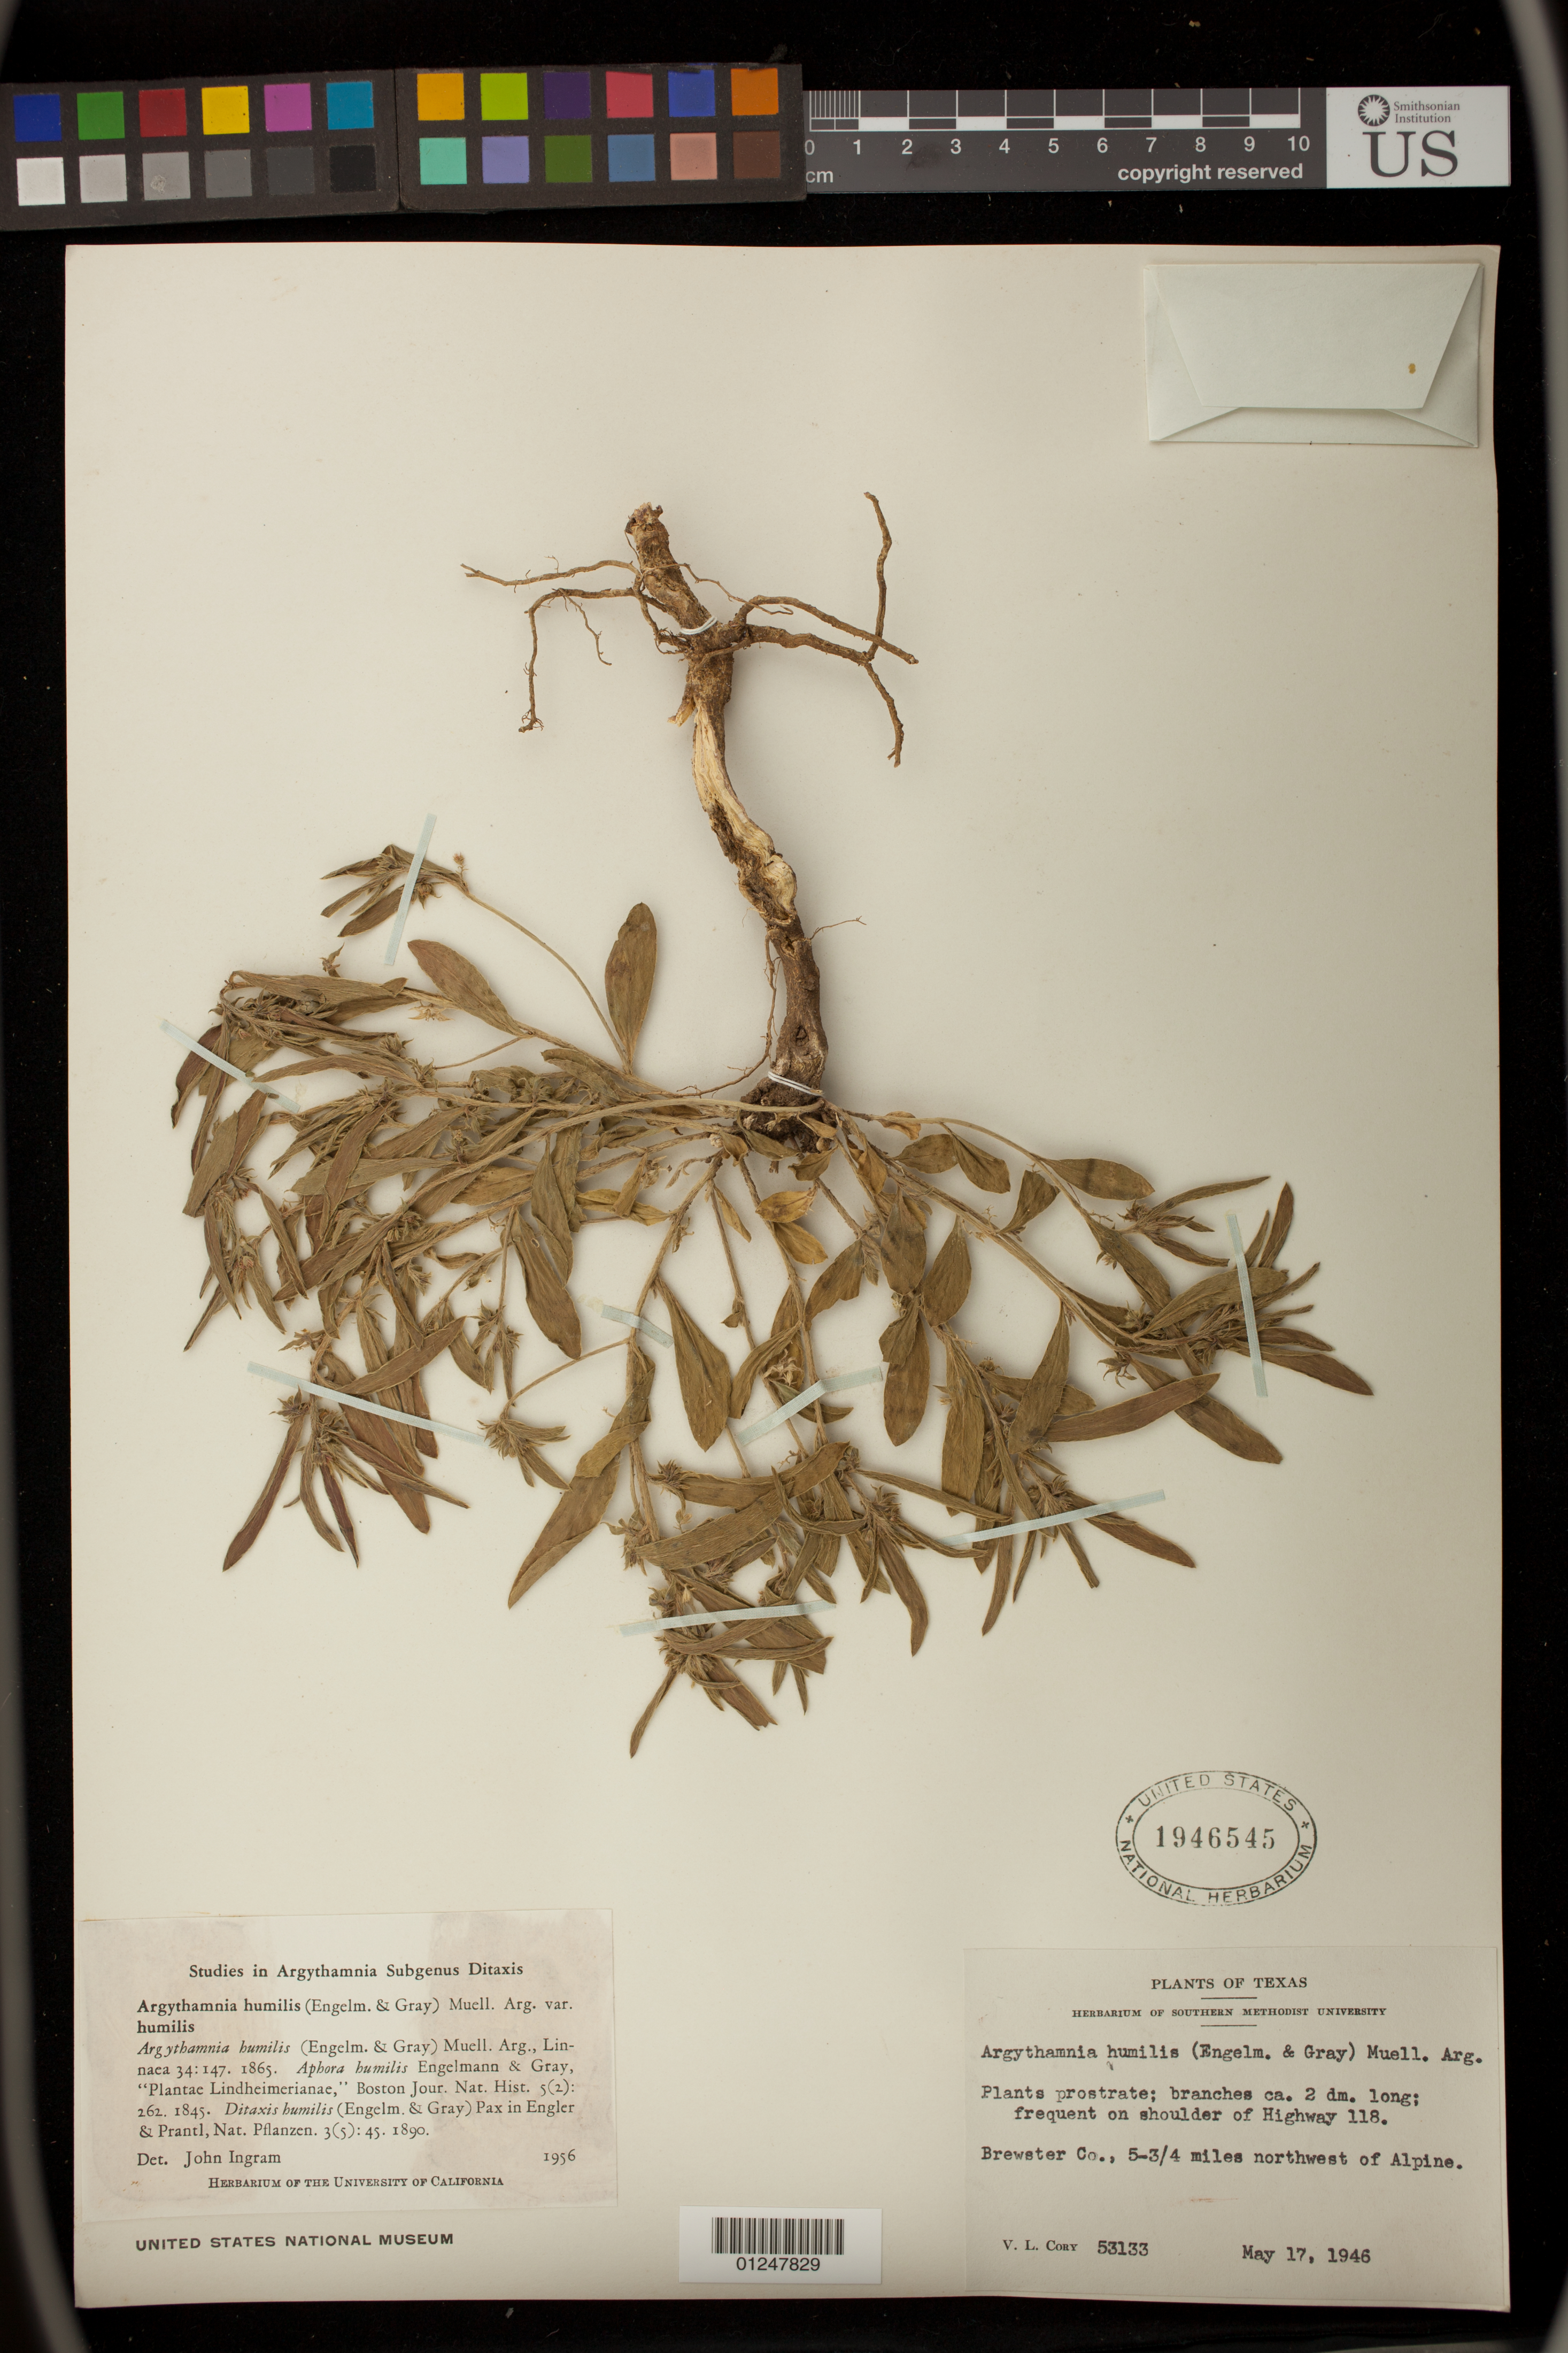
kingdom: Plantae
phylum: Tracheophyta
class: Magnoliopsida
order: Malpighiales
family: Euphorbiaceae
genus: Argythamnia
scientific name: Argythamnia humilis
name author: (Engelm. & A. Gray) Müll. Arg.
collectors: V. Cory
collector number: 53133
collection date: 1946-05-17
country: United States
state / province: Texas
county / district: Brewster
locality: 5-3/4 miles northwest of Alpine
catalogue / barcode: US 1946545